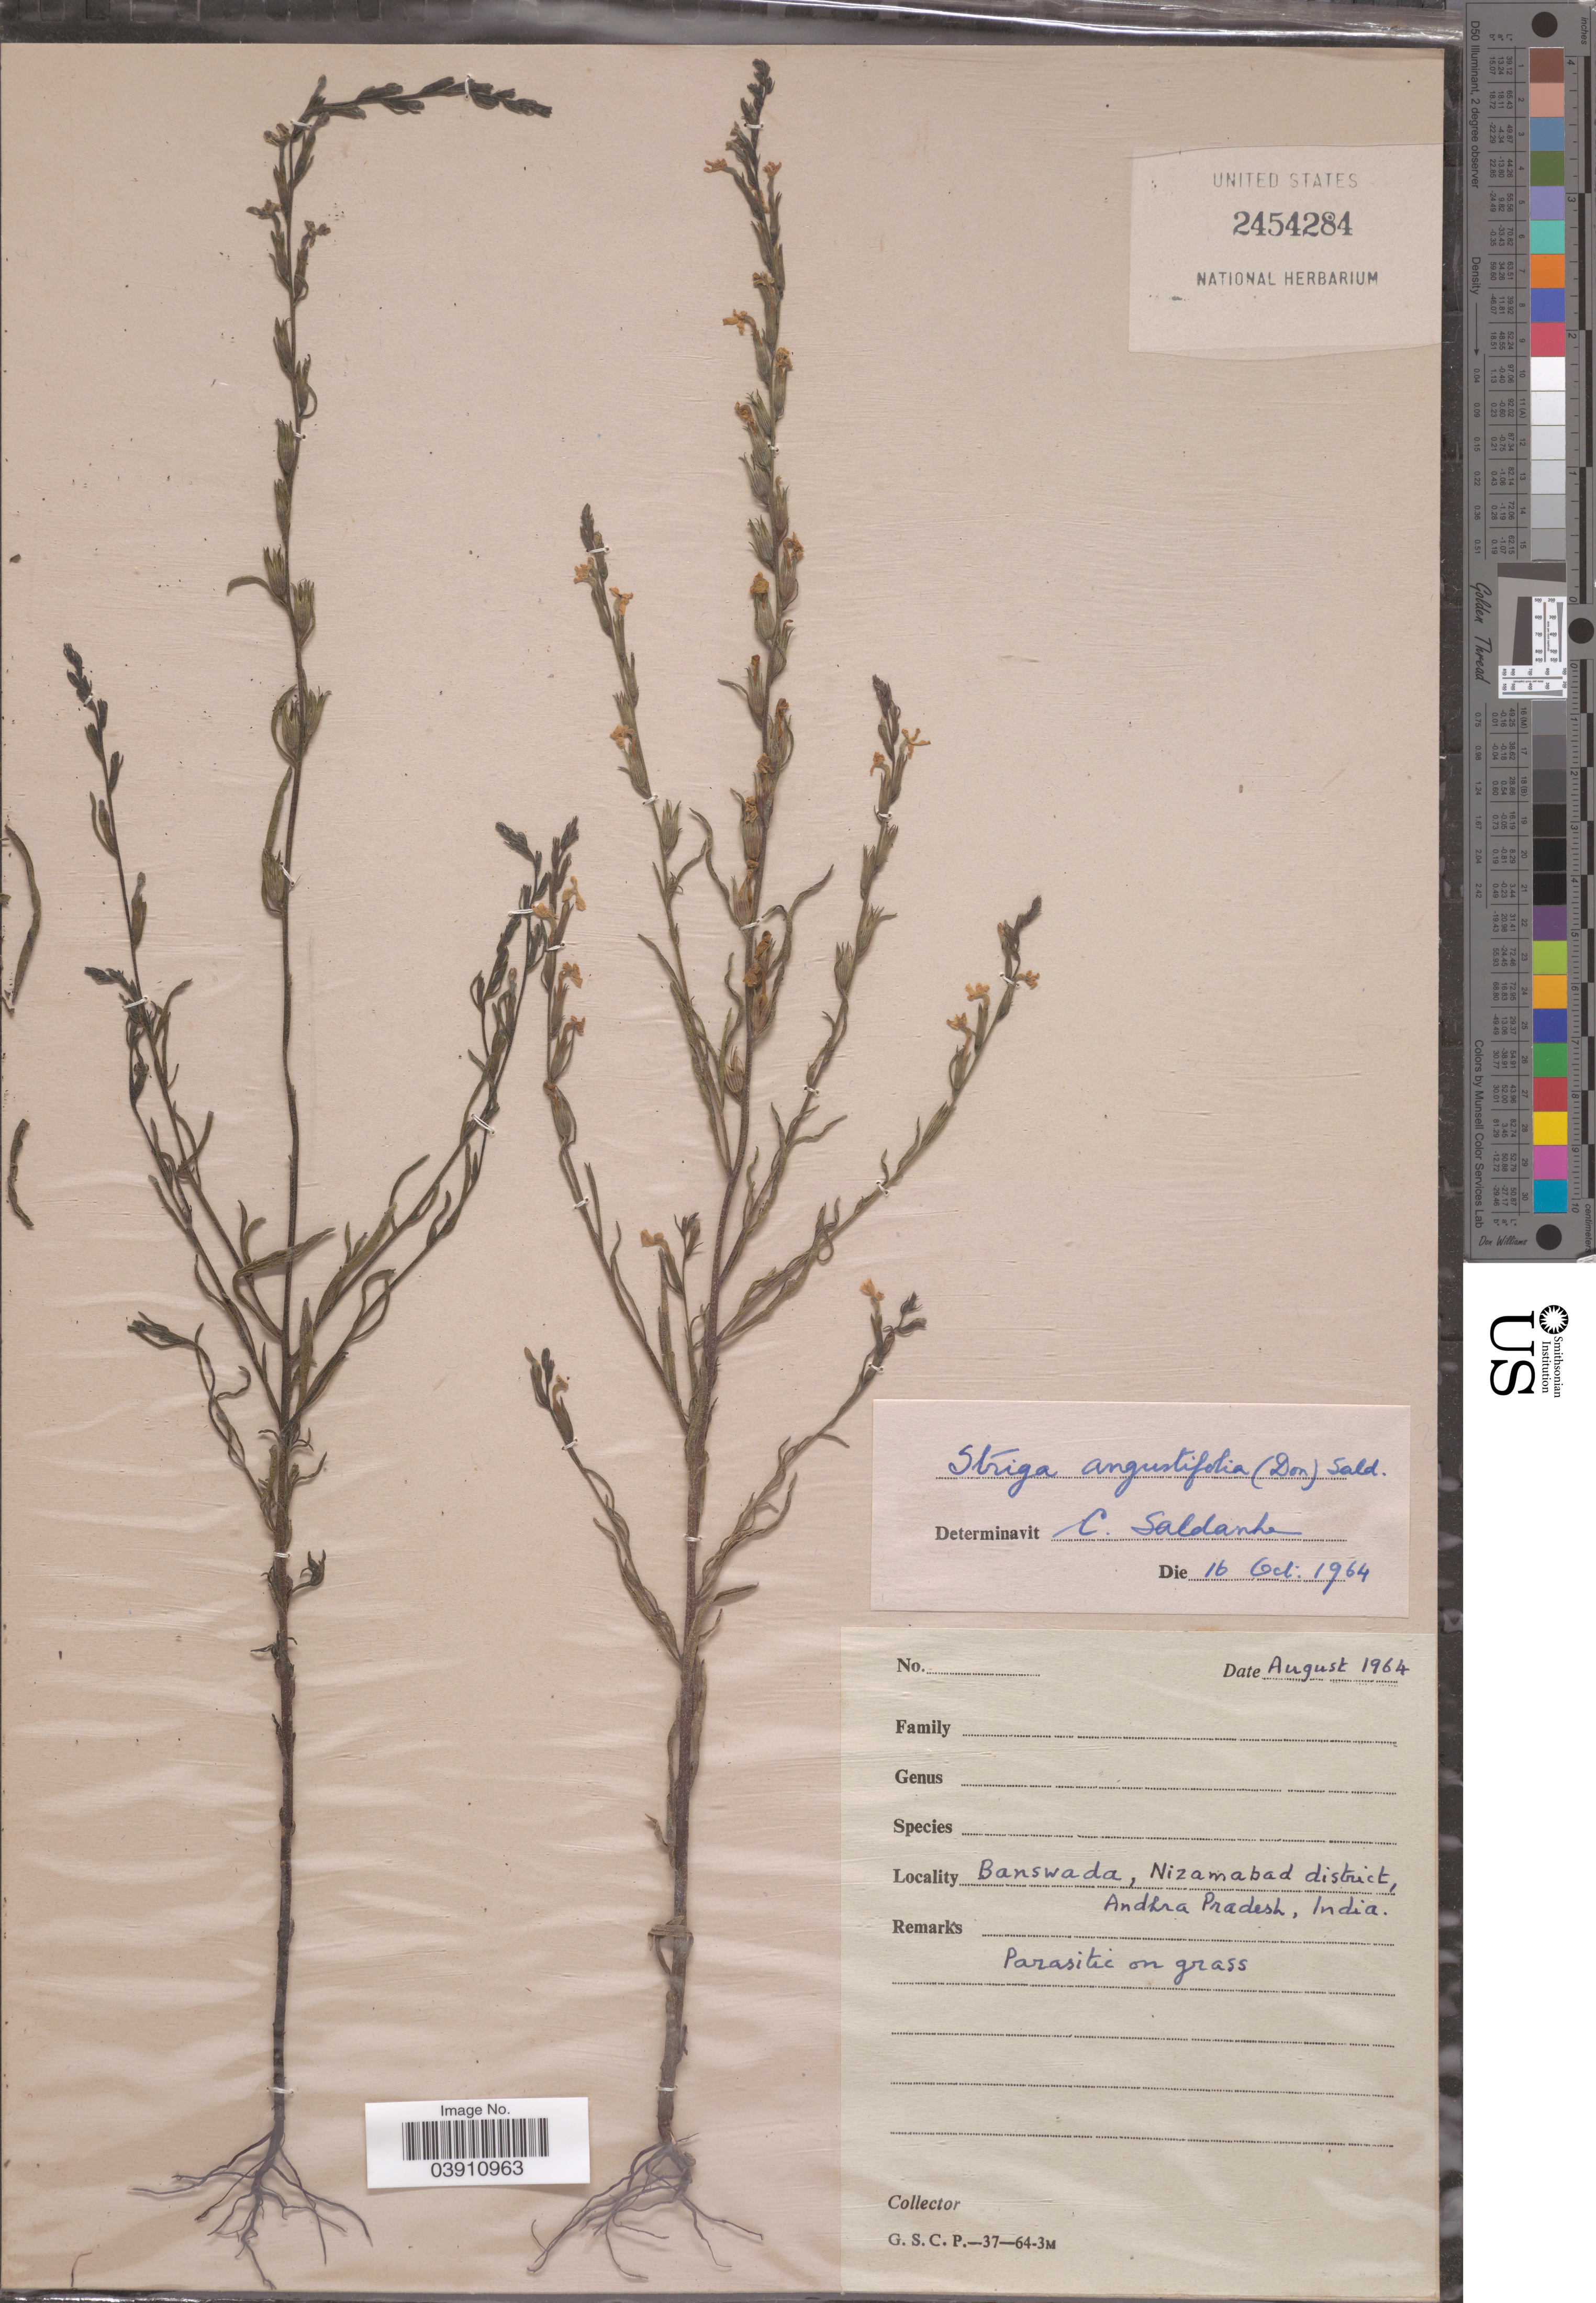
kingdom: Plantae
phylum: Tracheophyta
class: Magnoliopsida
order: Lamiales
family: Orobanchaceae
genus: Striga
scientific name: Striga angustifolia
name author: (D. Don) C.J. Saldanha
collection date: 1964-08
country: India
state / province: Andhra Pradesh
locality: Banswada, Nizamabad district, Andhra Pradesh.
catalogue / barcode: US 2454284